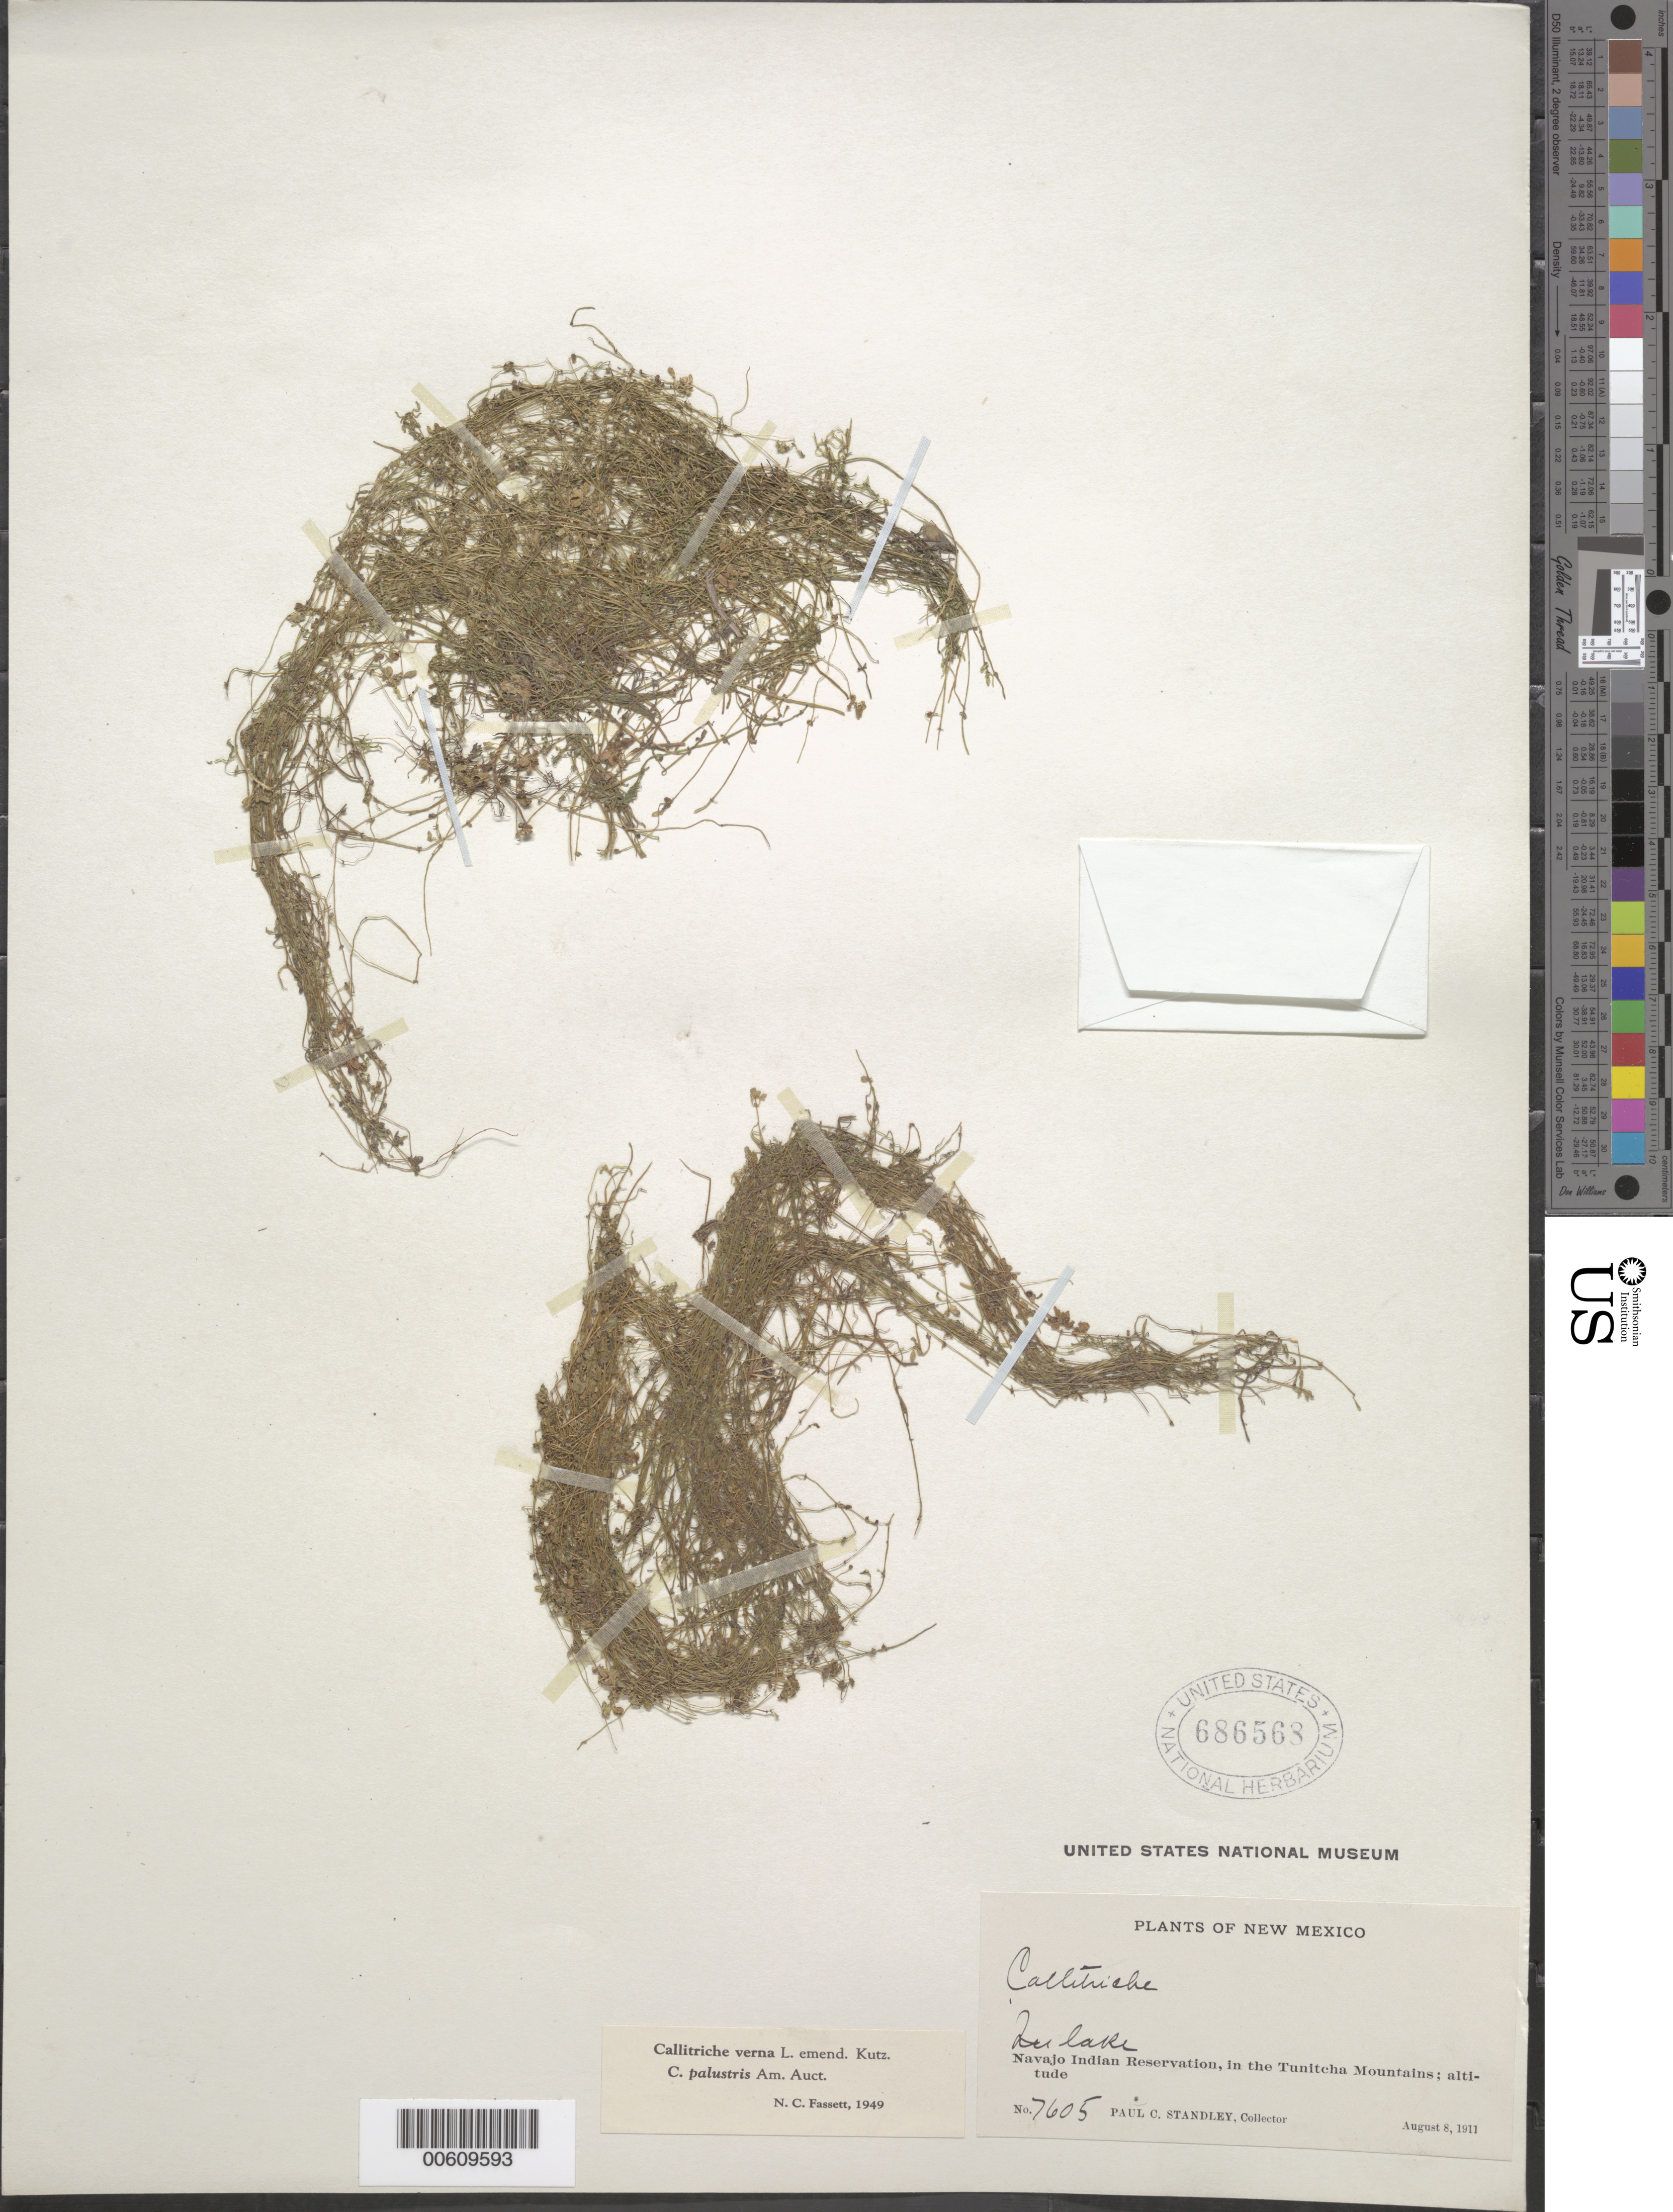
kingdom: Plantae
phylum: Tracheophyta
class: Magnoliopsida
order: Lamiales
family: Plantaginaceae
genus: Callitriche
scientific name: Callitriche verna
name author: L.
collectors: P. C. Standley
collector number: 7605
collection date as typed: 08 Aug 1911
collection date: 1911-08-08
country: United States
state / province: New Mexico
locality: Navajo Indian Reservation, in the Tunitcha Mountains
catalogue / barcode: US 686568